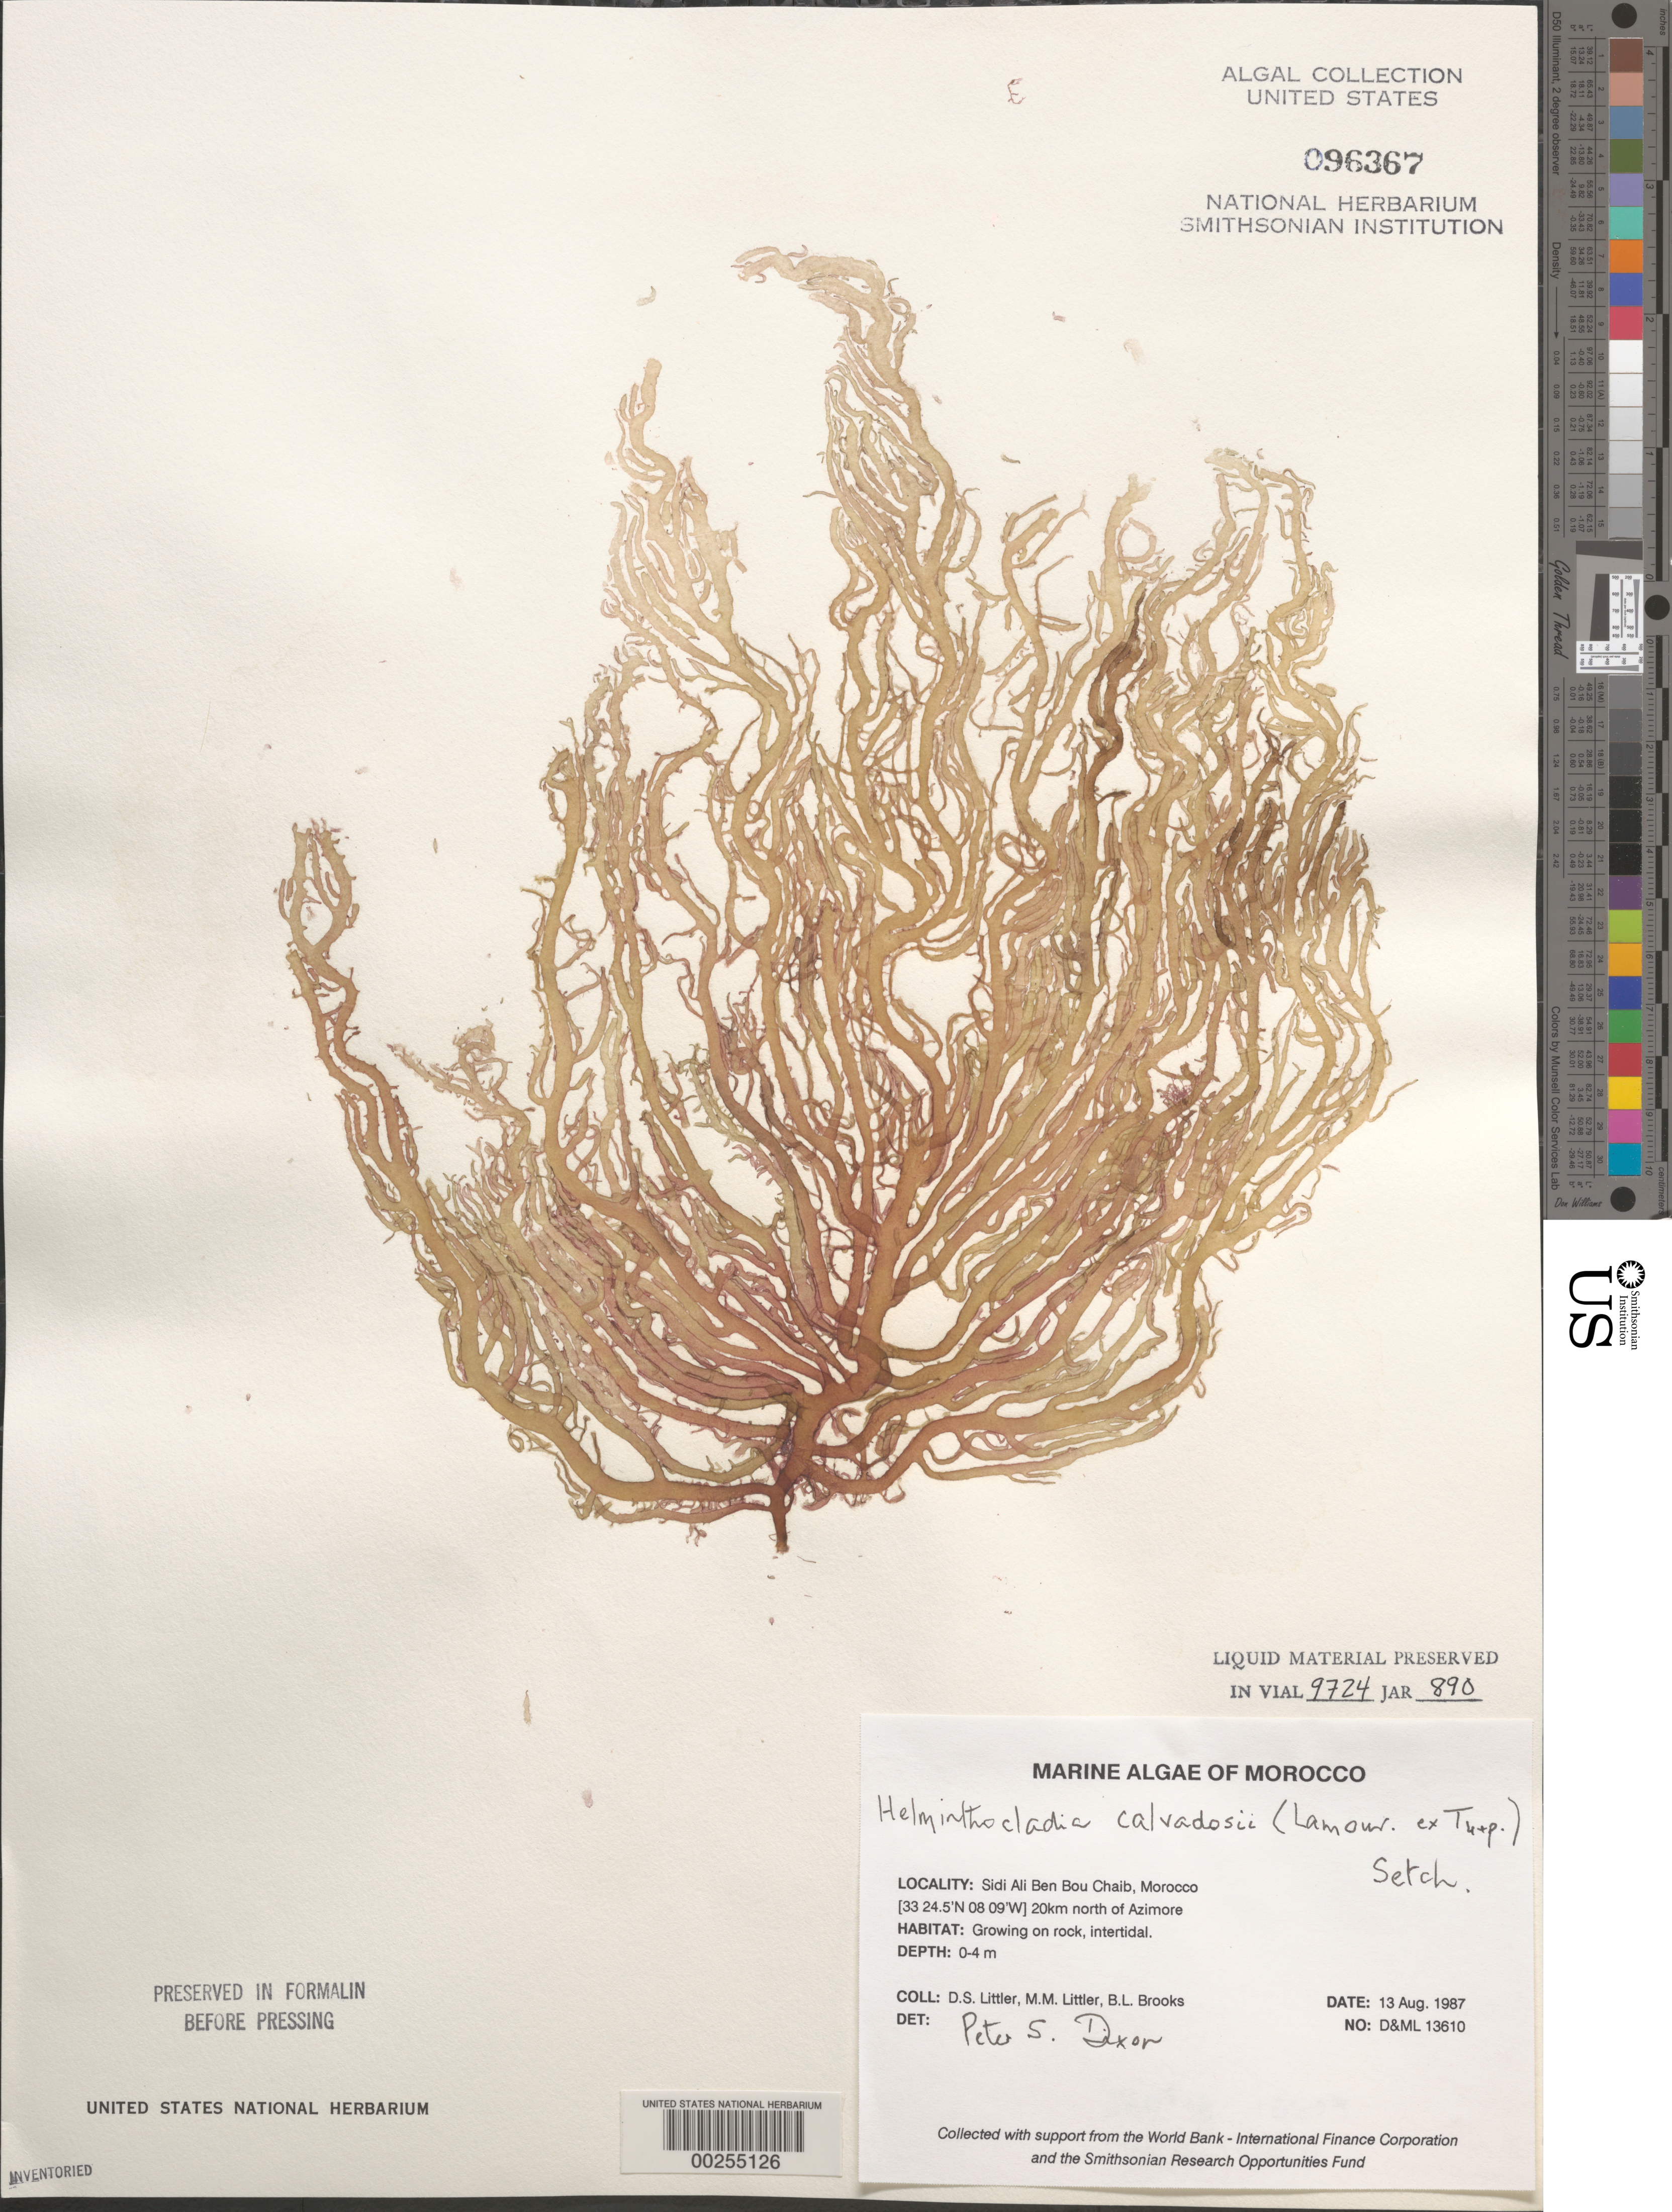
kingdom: Plantae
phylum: Rhodophyta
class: Florideophyceae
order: Nemaliales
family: Liagoraceae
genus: Helminthocladia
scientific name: Helminthocladia calvadosii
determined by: Dixon, P. S.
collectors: D. S. Littler, M. M. Littler & B. Brooks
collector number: D&ML 13610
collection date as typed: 13 Aug 1987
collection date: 1987-08-13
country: Morocco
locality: Sidi Ali Ben Bou Chaib, 20 km north of Azimore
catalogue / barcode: US 96367